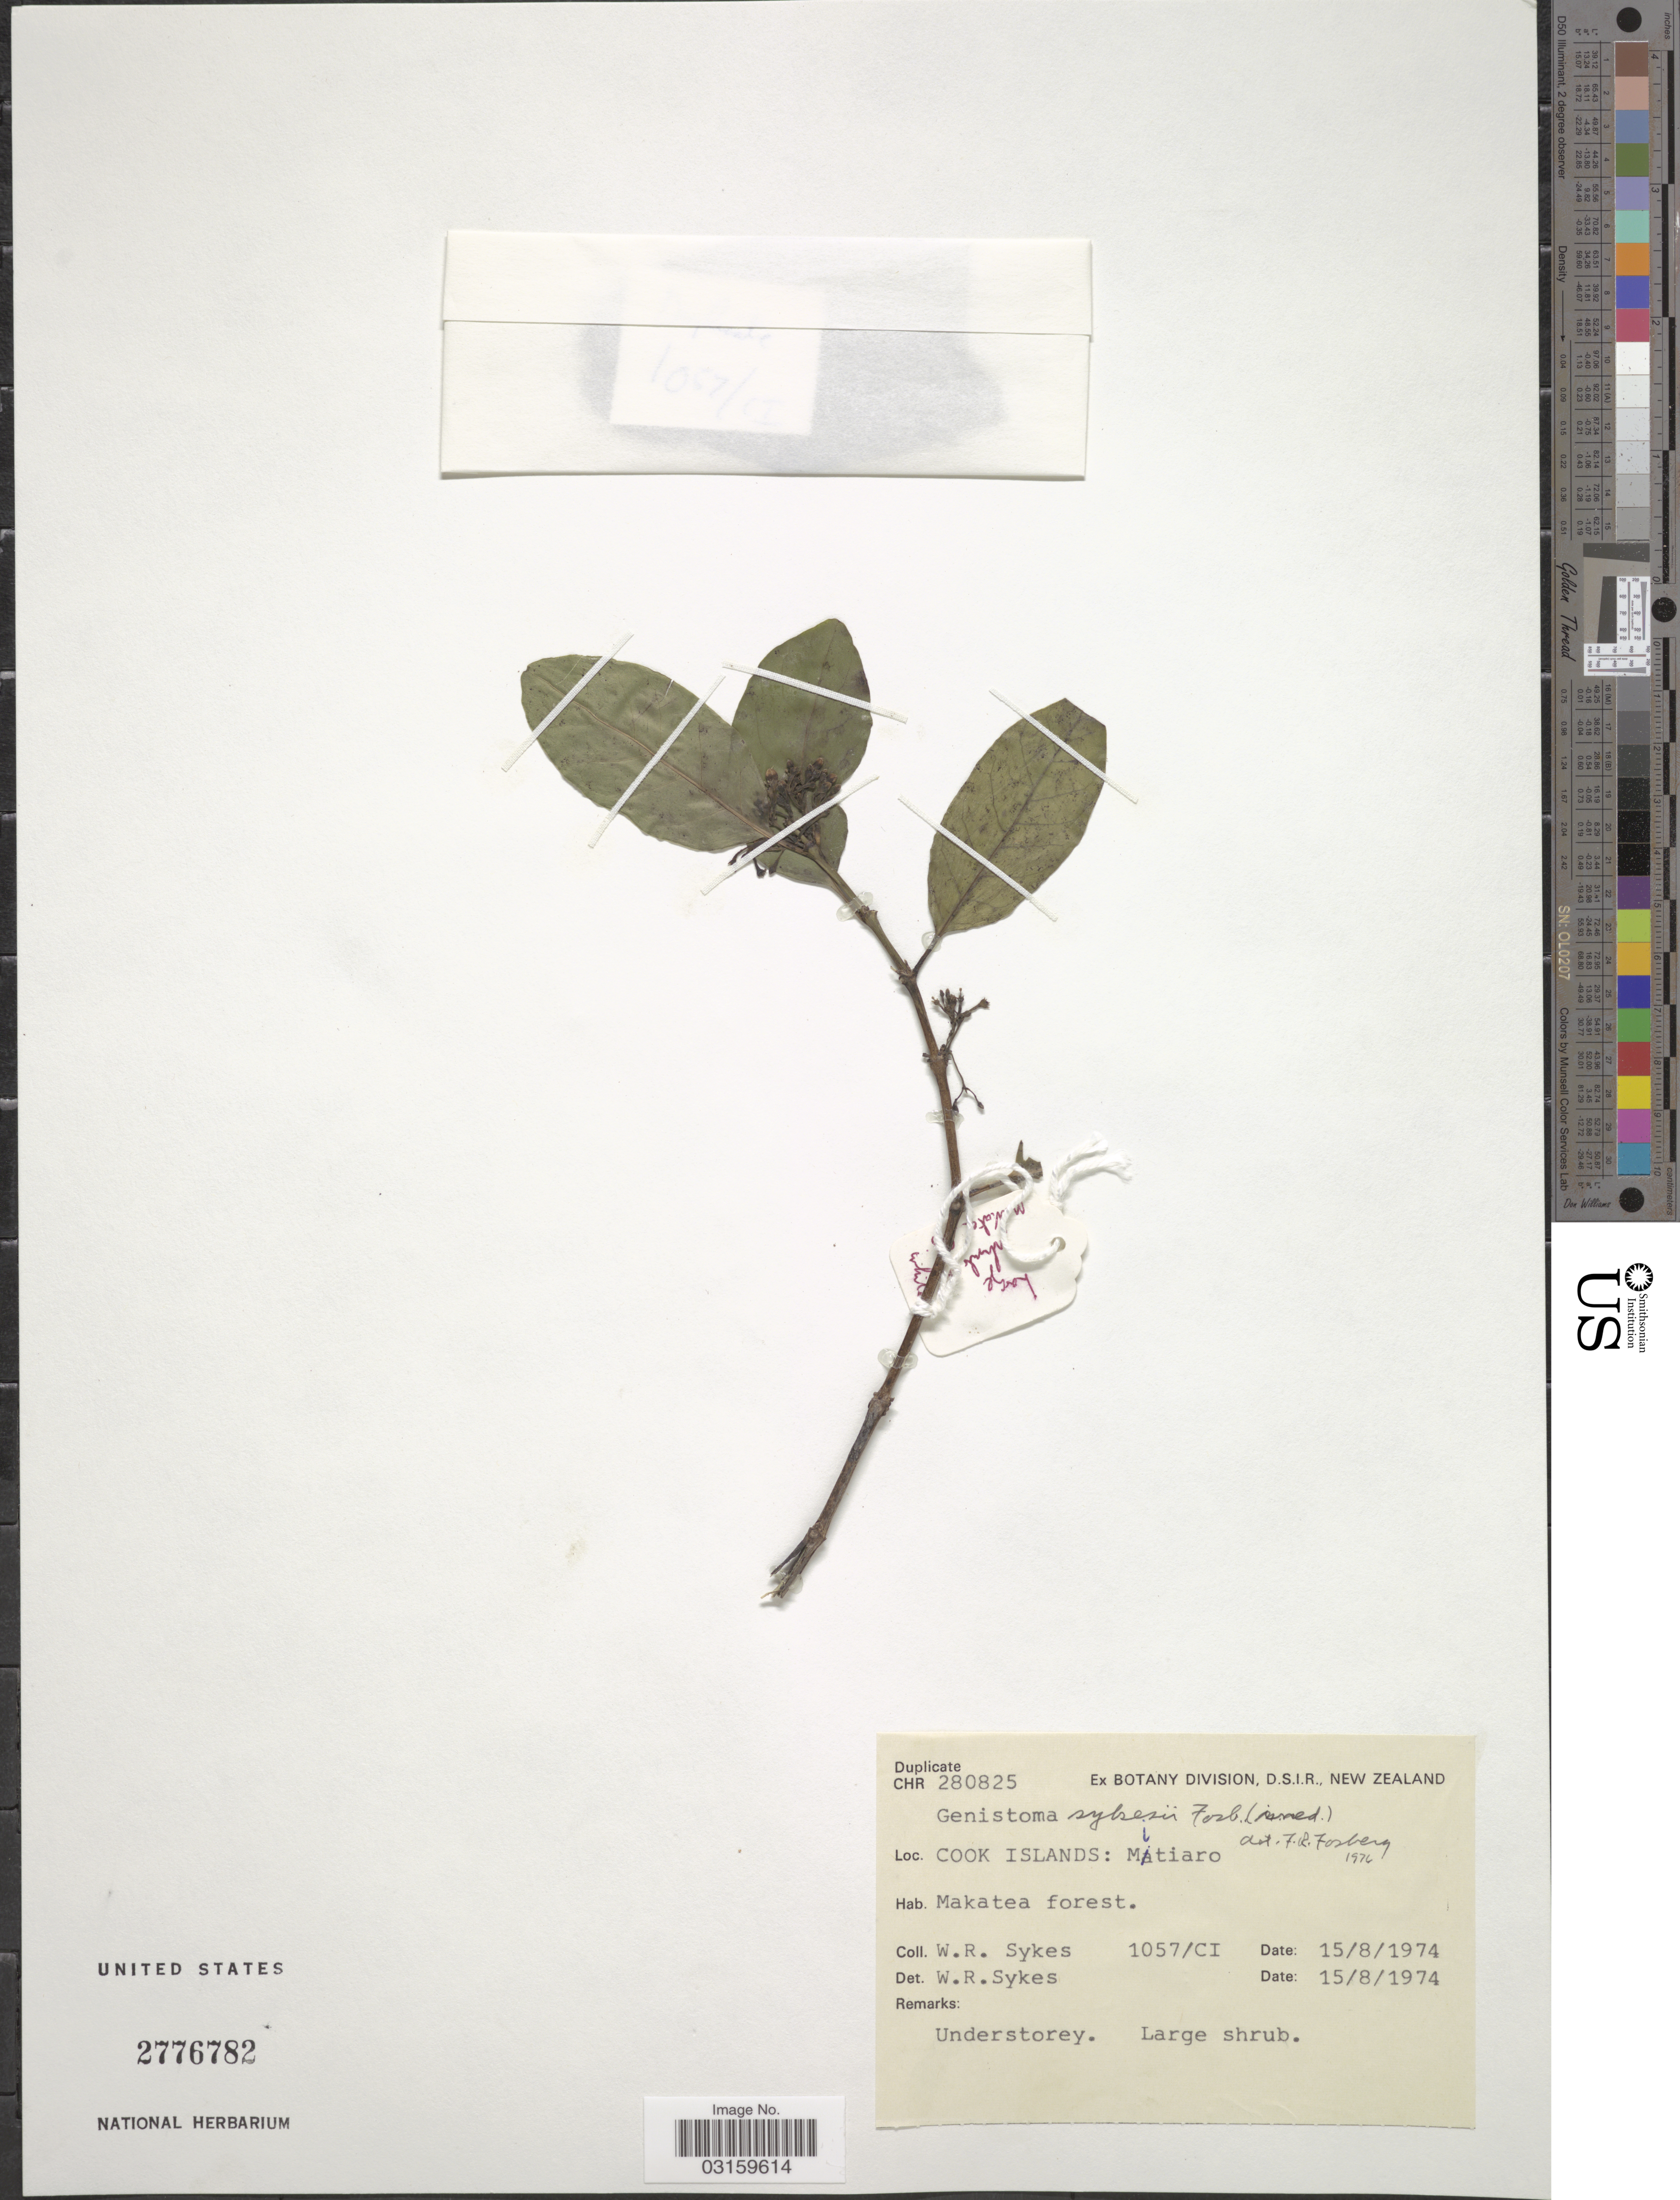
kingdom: Plantae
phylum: Tracheophyta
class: Magnoliopsida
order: Gentianales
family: Loganiaceae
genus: Geniostoma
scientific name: Geniostoma sykesii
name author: Fosberg & Sachet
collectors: W. R. Sykes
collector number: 1057/CI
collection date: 1974-08-15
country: Cook Islands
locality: Mitiaro.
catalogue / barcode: US 2776782